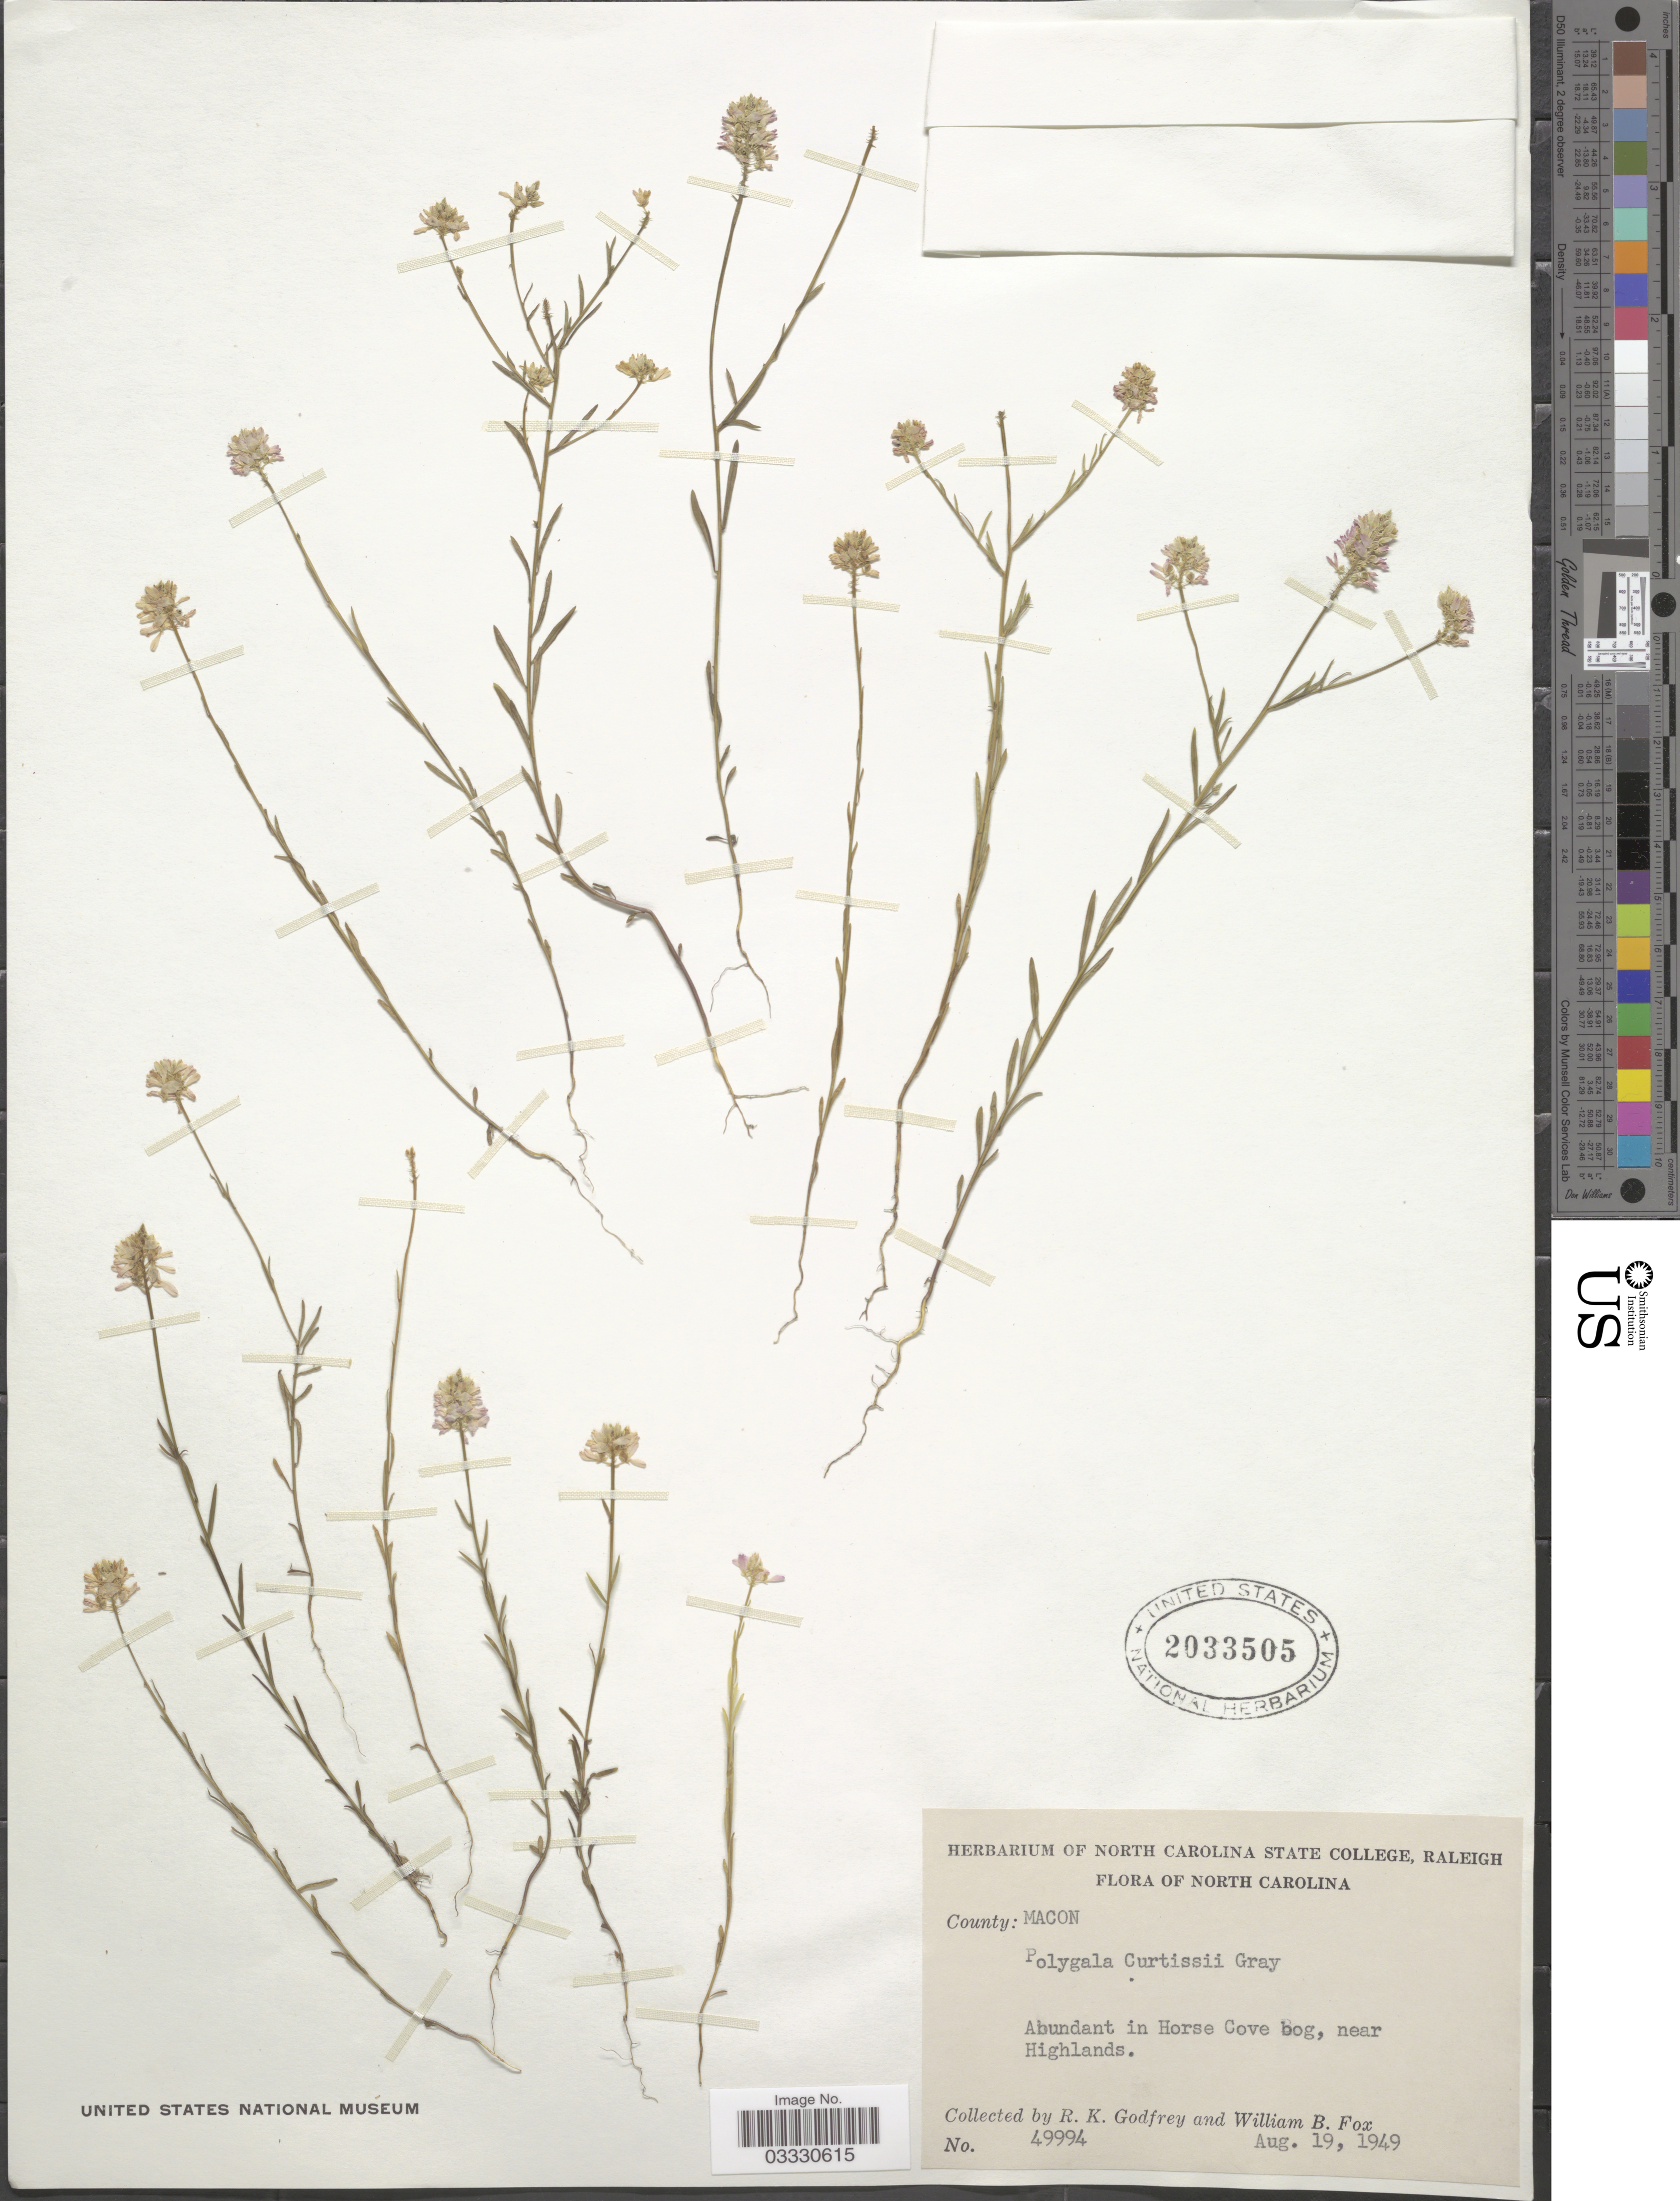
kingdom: Plantae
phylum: Tracheophyta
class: Magnoliopsida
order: Fabales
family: Polygalaceae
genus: Polygala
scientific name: Polygala curtissii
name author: A. Gray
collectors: R. K. Godfrey & W. B. Fox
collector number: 49994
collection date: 1949-08-19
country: United States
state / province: North Carolina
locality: County: Macon. Abundant in Horse Cove bog, near Highlands.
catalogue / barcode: US 2033505